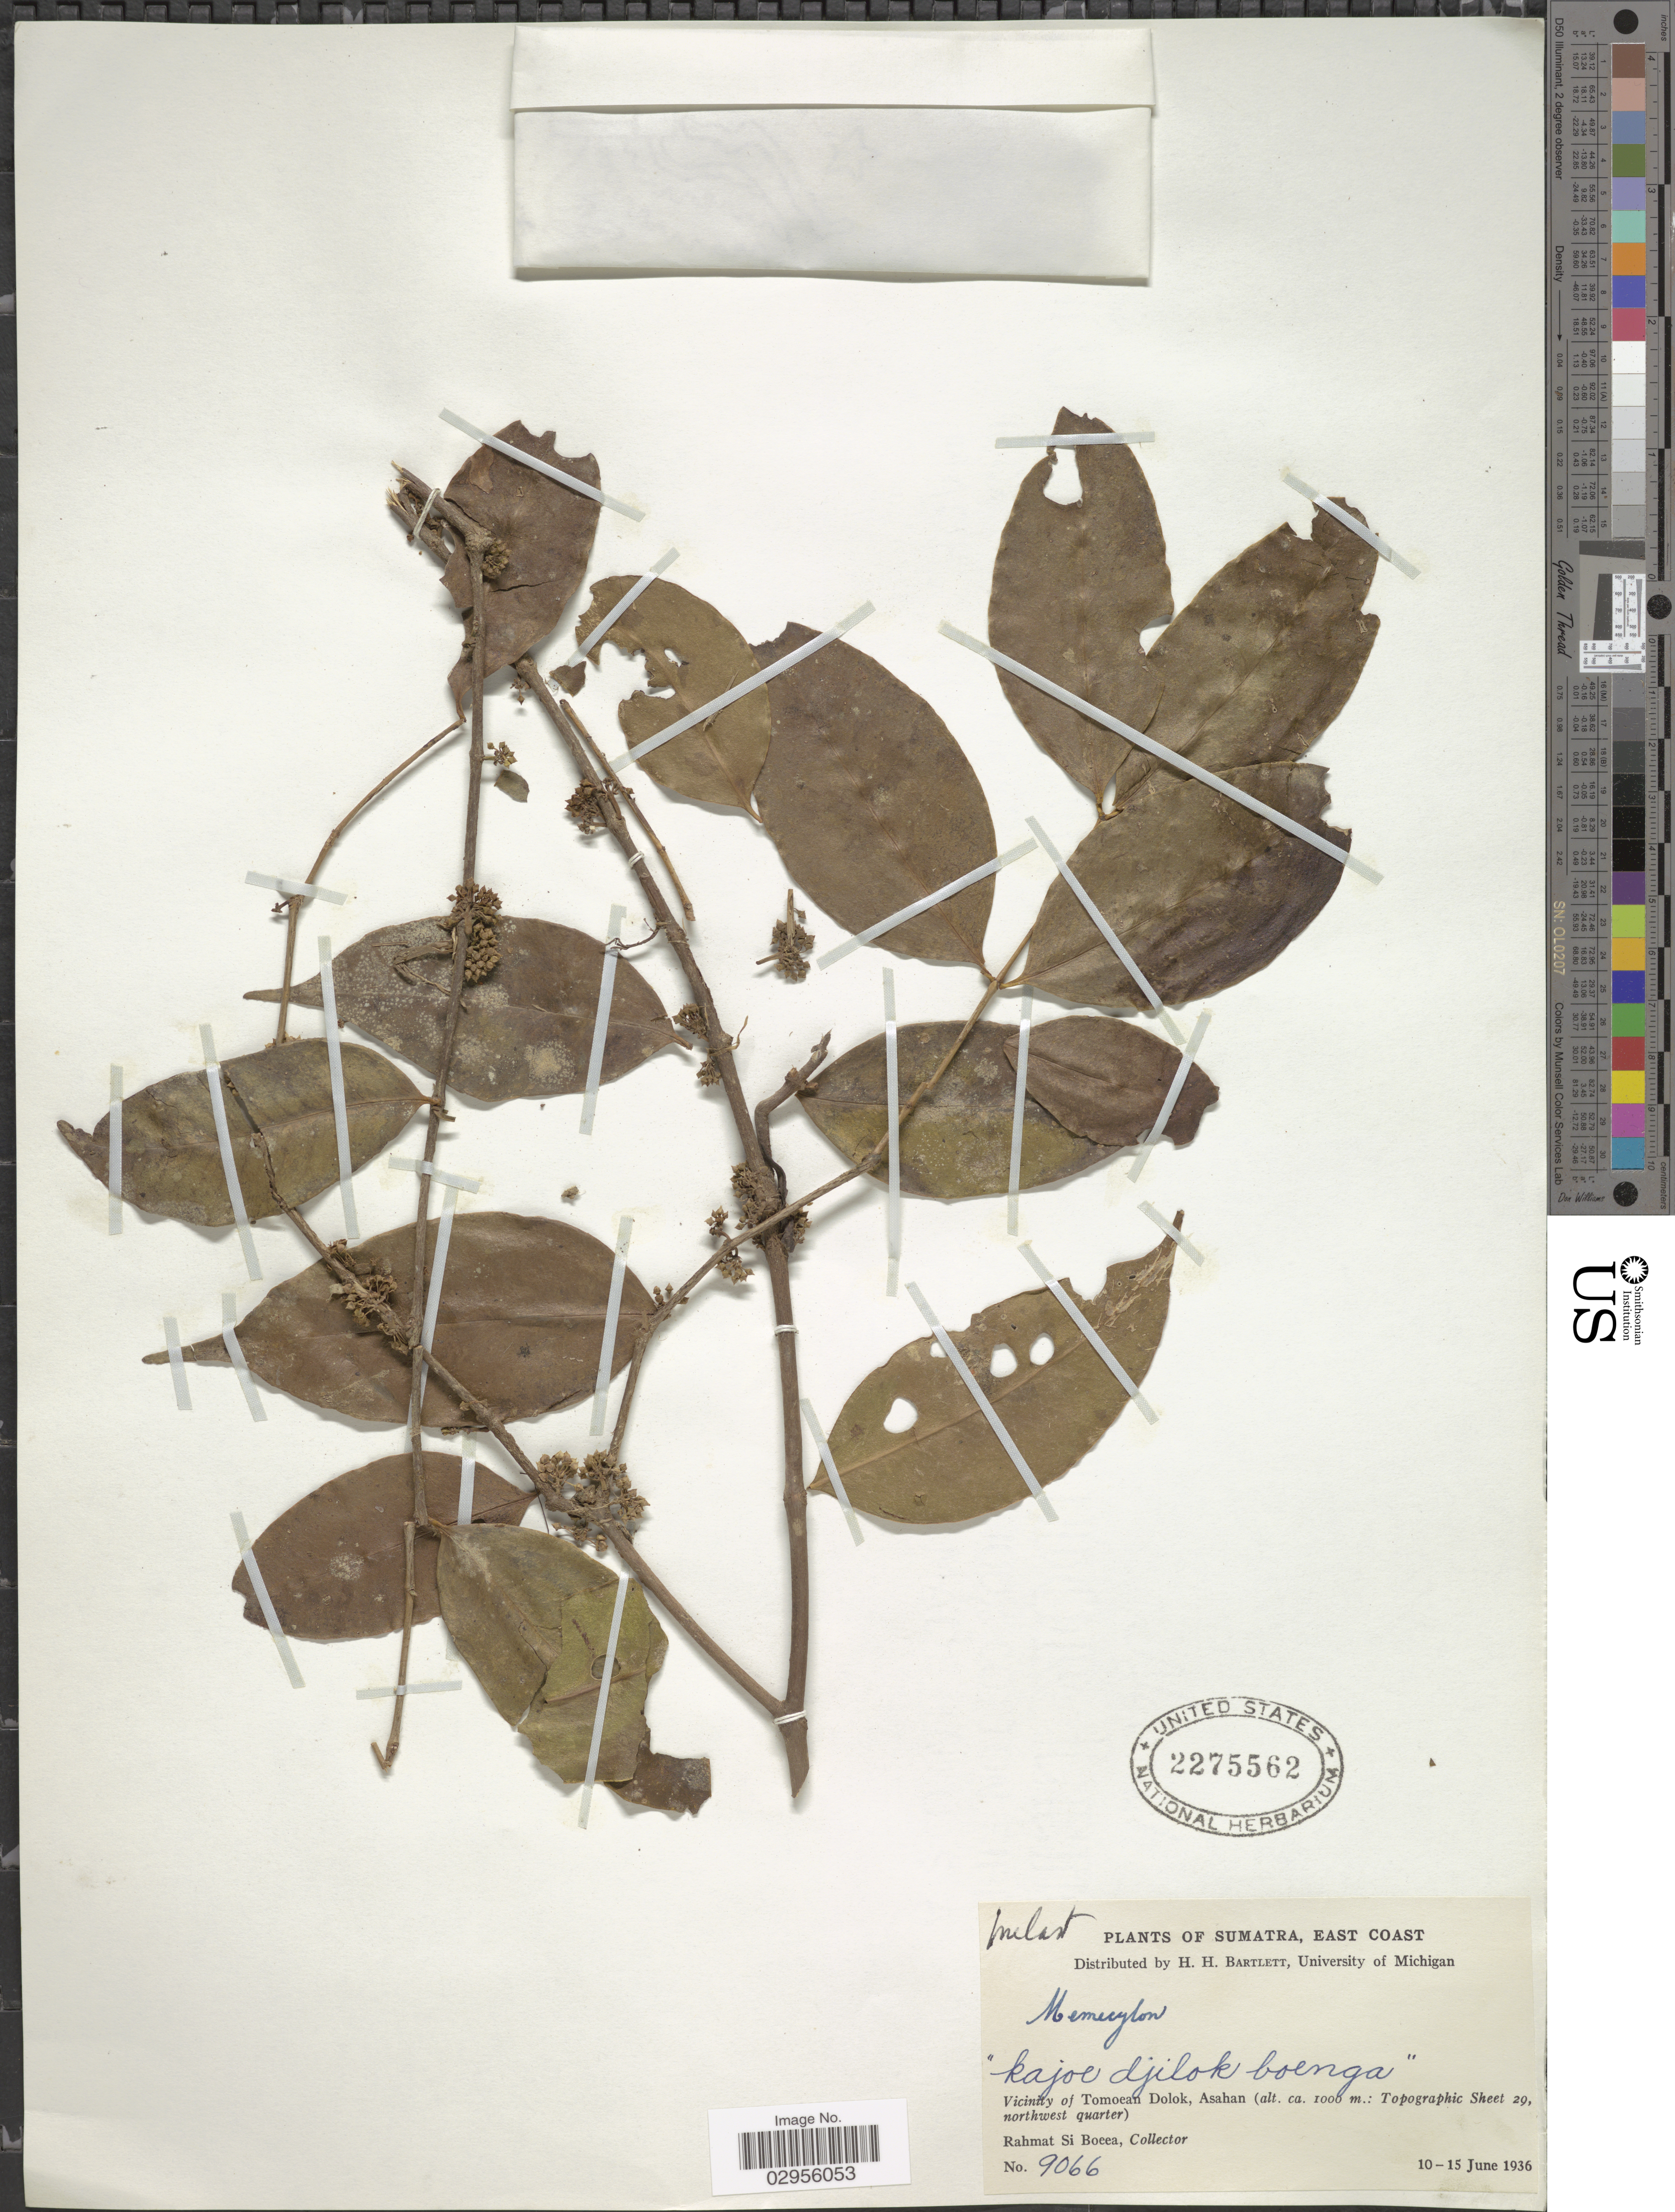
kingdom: Plantae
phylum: Tracheophyta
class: Magnoliopsida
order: Myrtales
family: Melastomataceae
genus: Memecylon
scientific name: Memecylon sp.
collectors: Rahmat Si Boeea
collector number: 9066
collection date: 1936-06-10/1936-06-15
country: Indonesia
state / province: Sumatra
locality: East Coast. Vicinity of Tomoean Dolok, Asahan (Topographic Sheet 29, northwest quarter).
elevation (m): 1000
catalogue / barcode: US 2275562